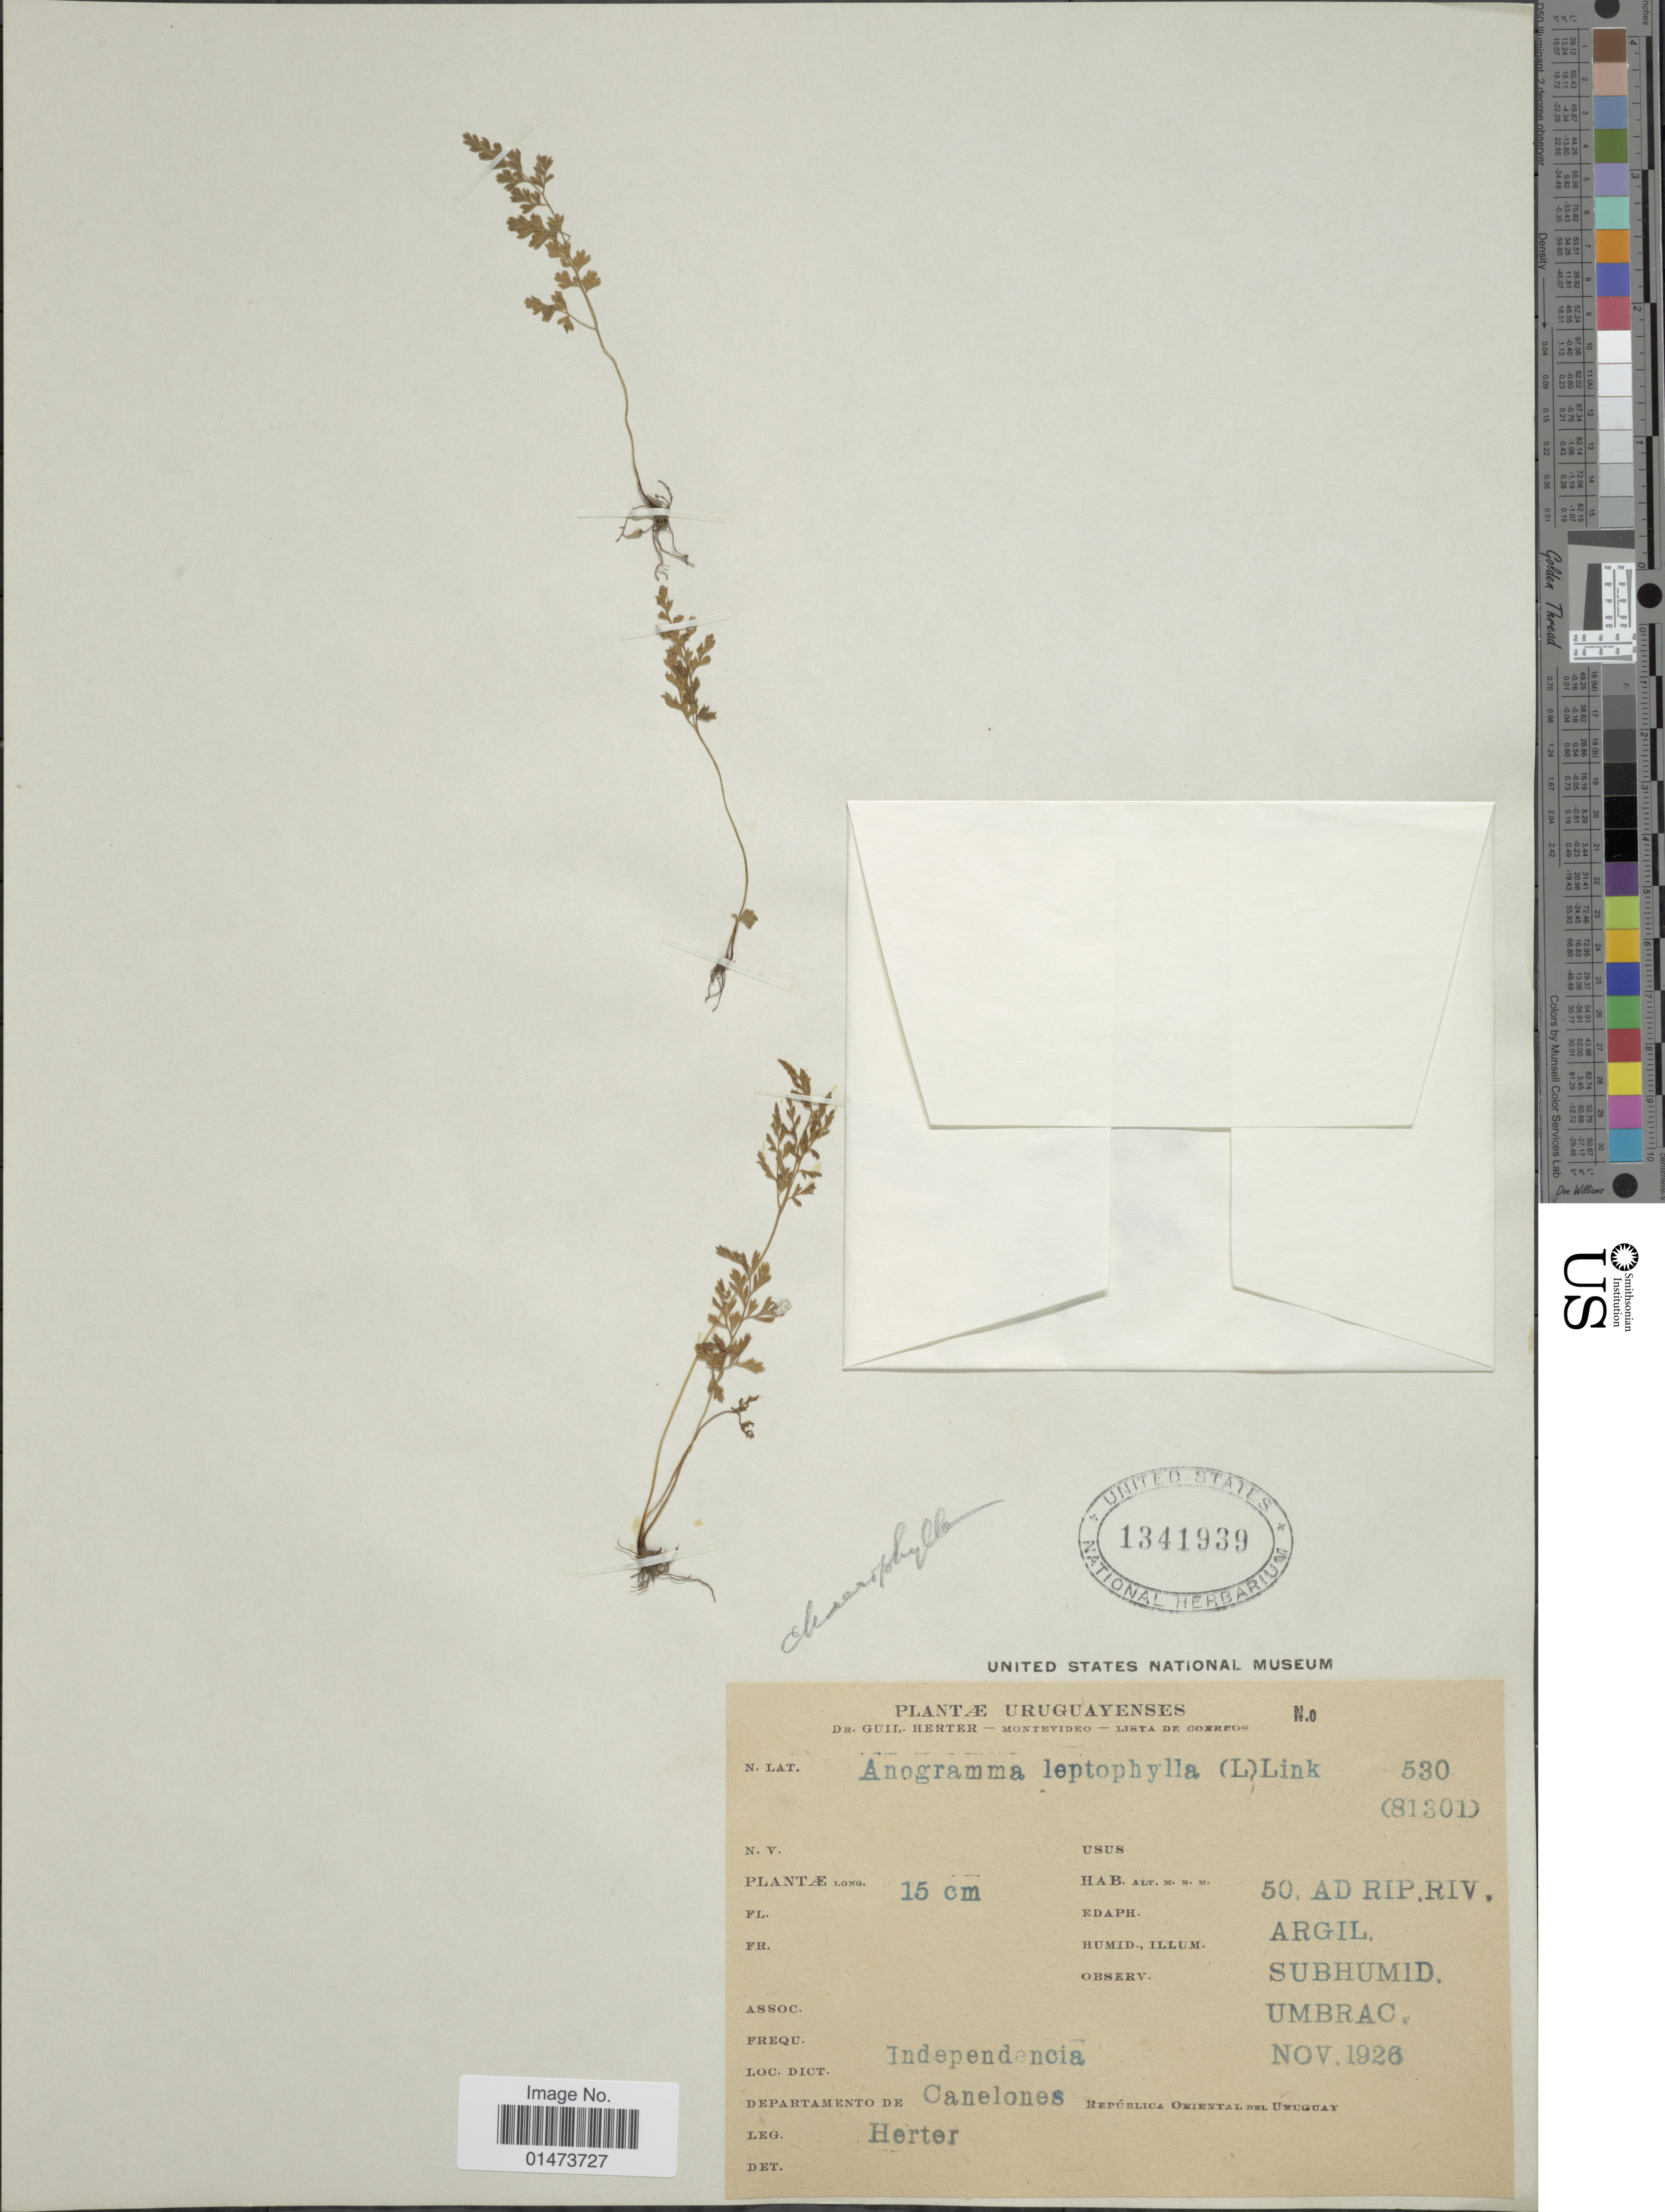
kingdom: Plantae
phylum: Tracheophyta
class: Polypodiopsida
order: Polypodiales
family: Pteridaceae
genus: Anogramma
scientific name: Anogramma chaerophylla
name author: (Desv.) Link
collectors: W. G. Herter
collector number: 530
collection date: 1926-11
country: Uruguay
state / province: Canelones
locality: Canelones, 50, ad rip. riv. argil, subhumid, Umbrac. Independencia.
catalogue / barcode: US 1341939